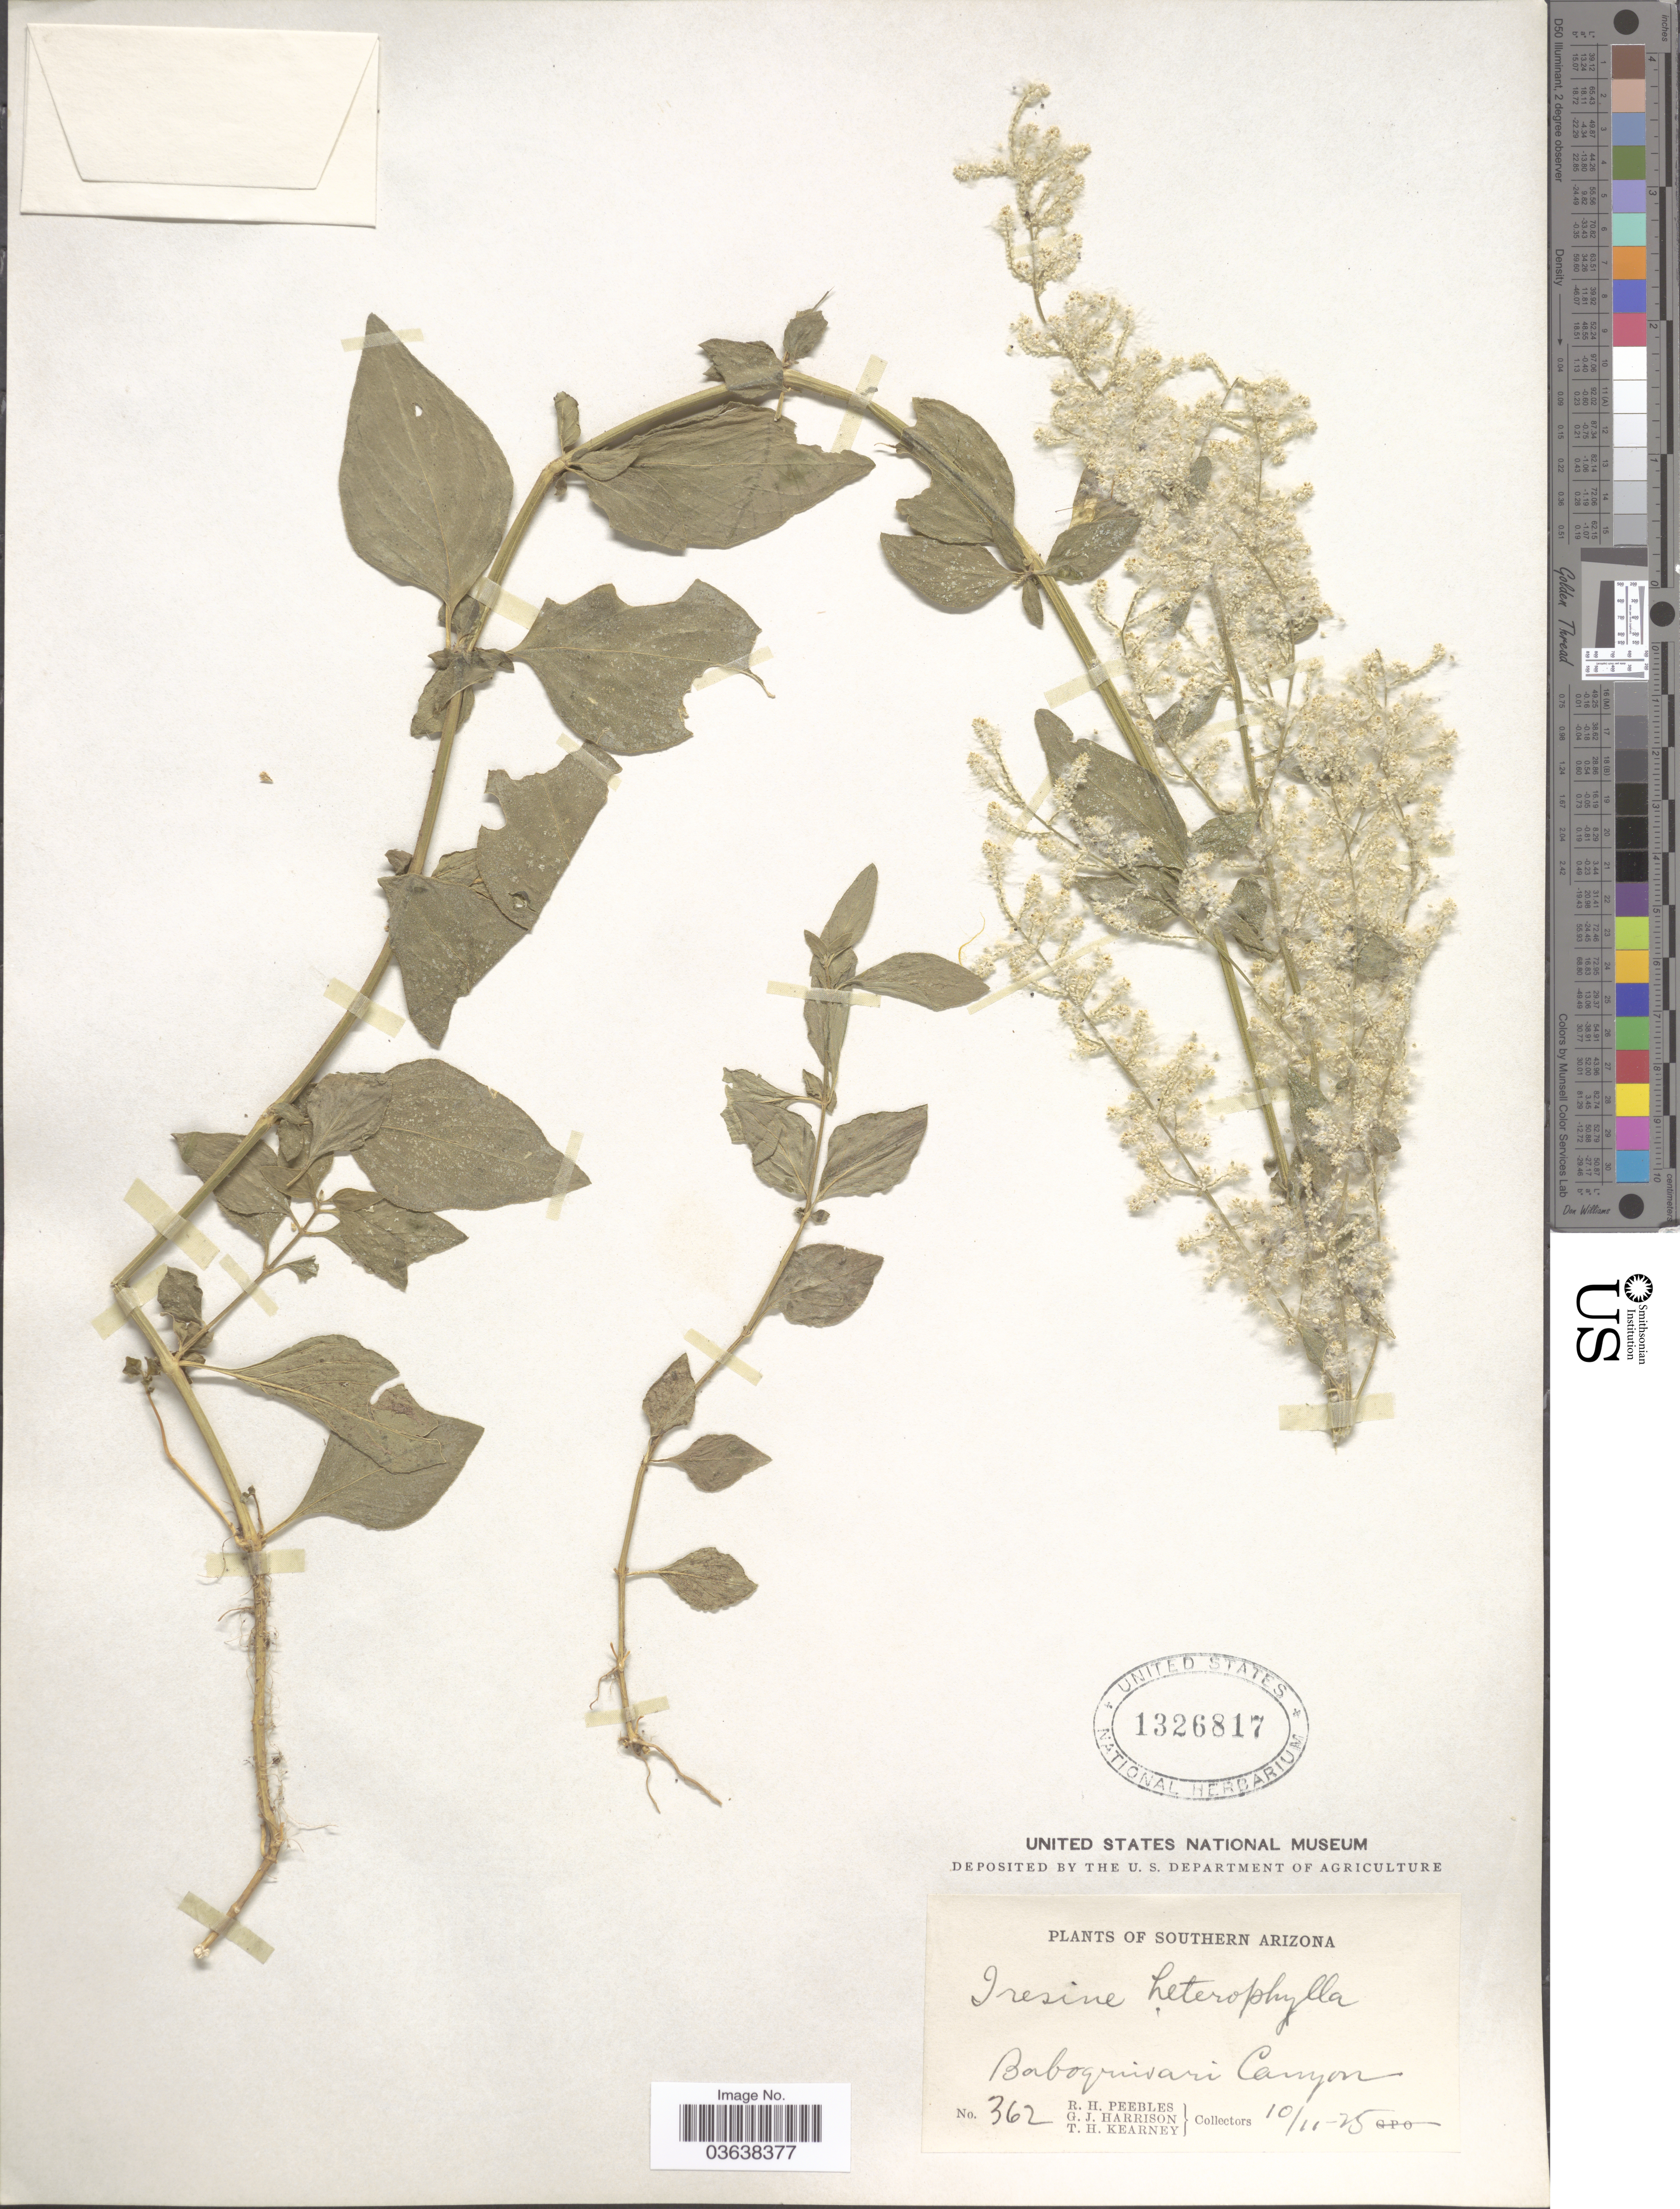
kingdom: Plantae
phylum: Tracheophyta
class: Magnoliopsida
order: Caryophyllales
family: Amaranthaceae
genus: Iresine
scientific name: Iresine heterophylla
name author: Standl.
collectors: R. H. Peebles, G. J. Harrison & T. H. Kearney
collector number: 362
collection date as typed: Transcribed d/m/y: 11/10/25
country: United States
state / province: Arizona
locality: Southern Arizona. Baboquivari Canyon.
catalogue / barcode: US 1326817